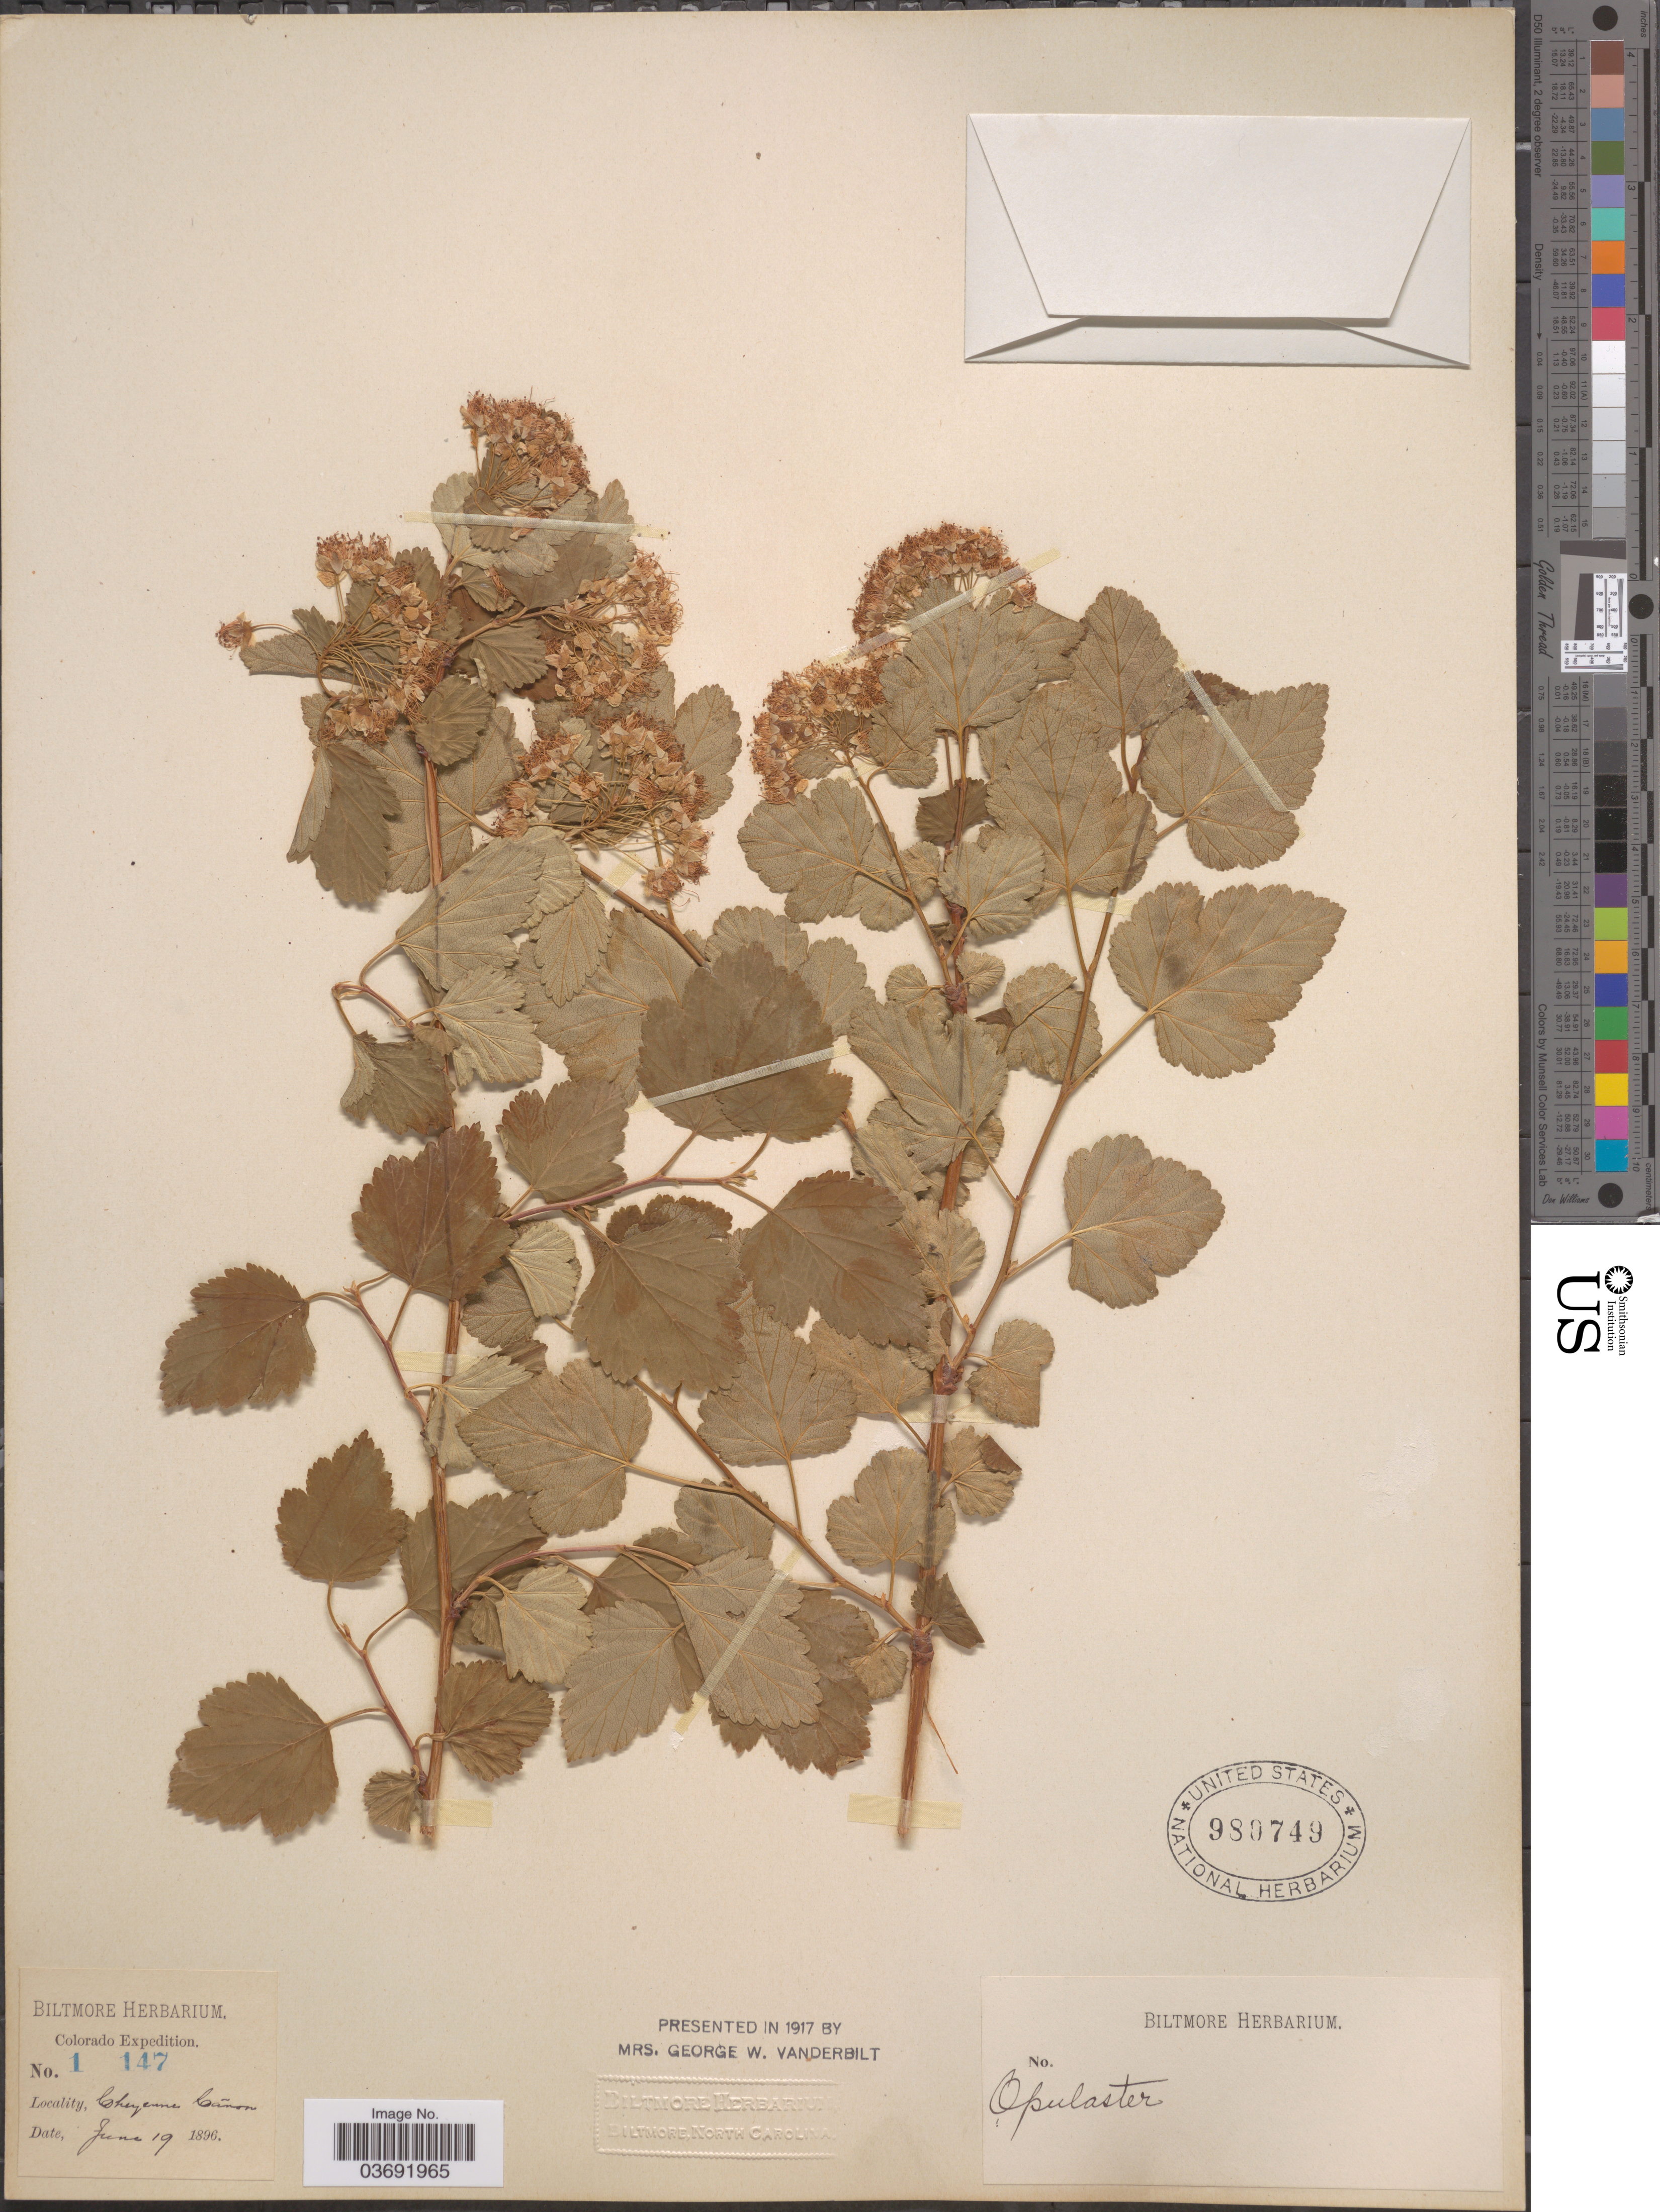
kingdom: Plantae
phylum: Tracheophyta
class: Magnoliopsida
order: Rosales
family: Rosaceae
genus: Physocarpus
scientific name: Physocarpus sp.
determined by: Strong, Mark T., (BOT), Smithsonian Institution - National Museum of Natural History (UNITED STATES)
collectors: ex herb. Biltmore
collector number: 1147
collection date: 1896-06-19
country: United States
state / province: Colorado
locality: Cheyenne Cañon.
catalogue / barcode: US 980749